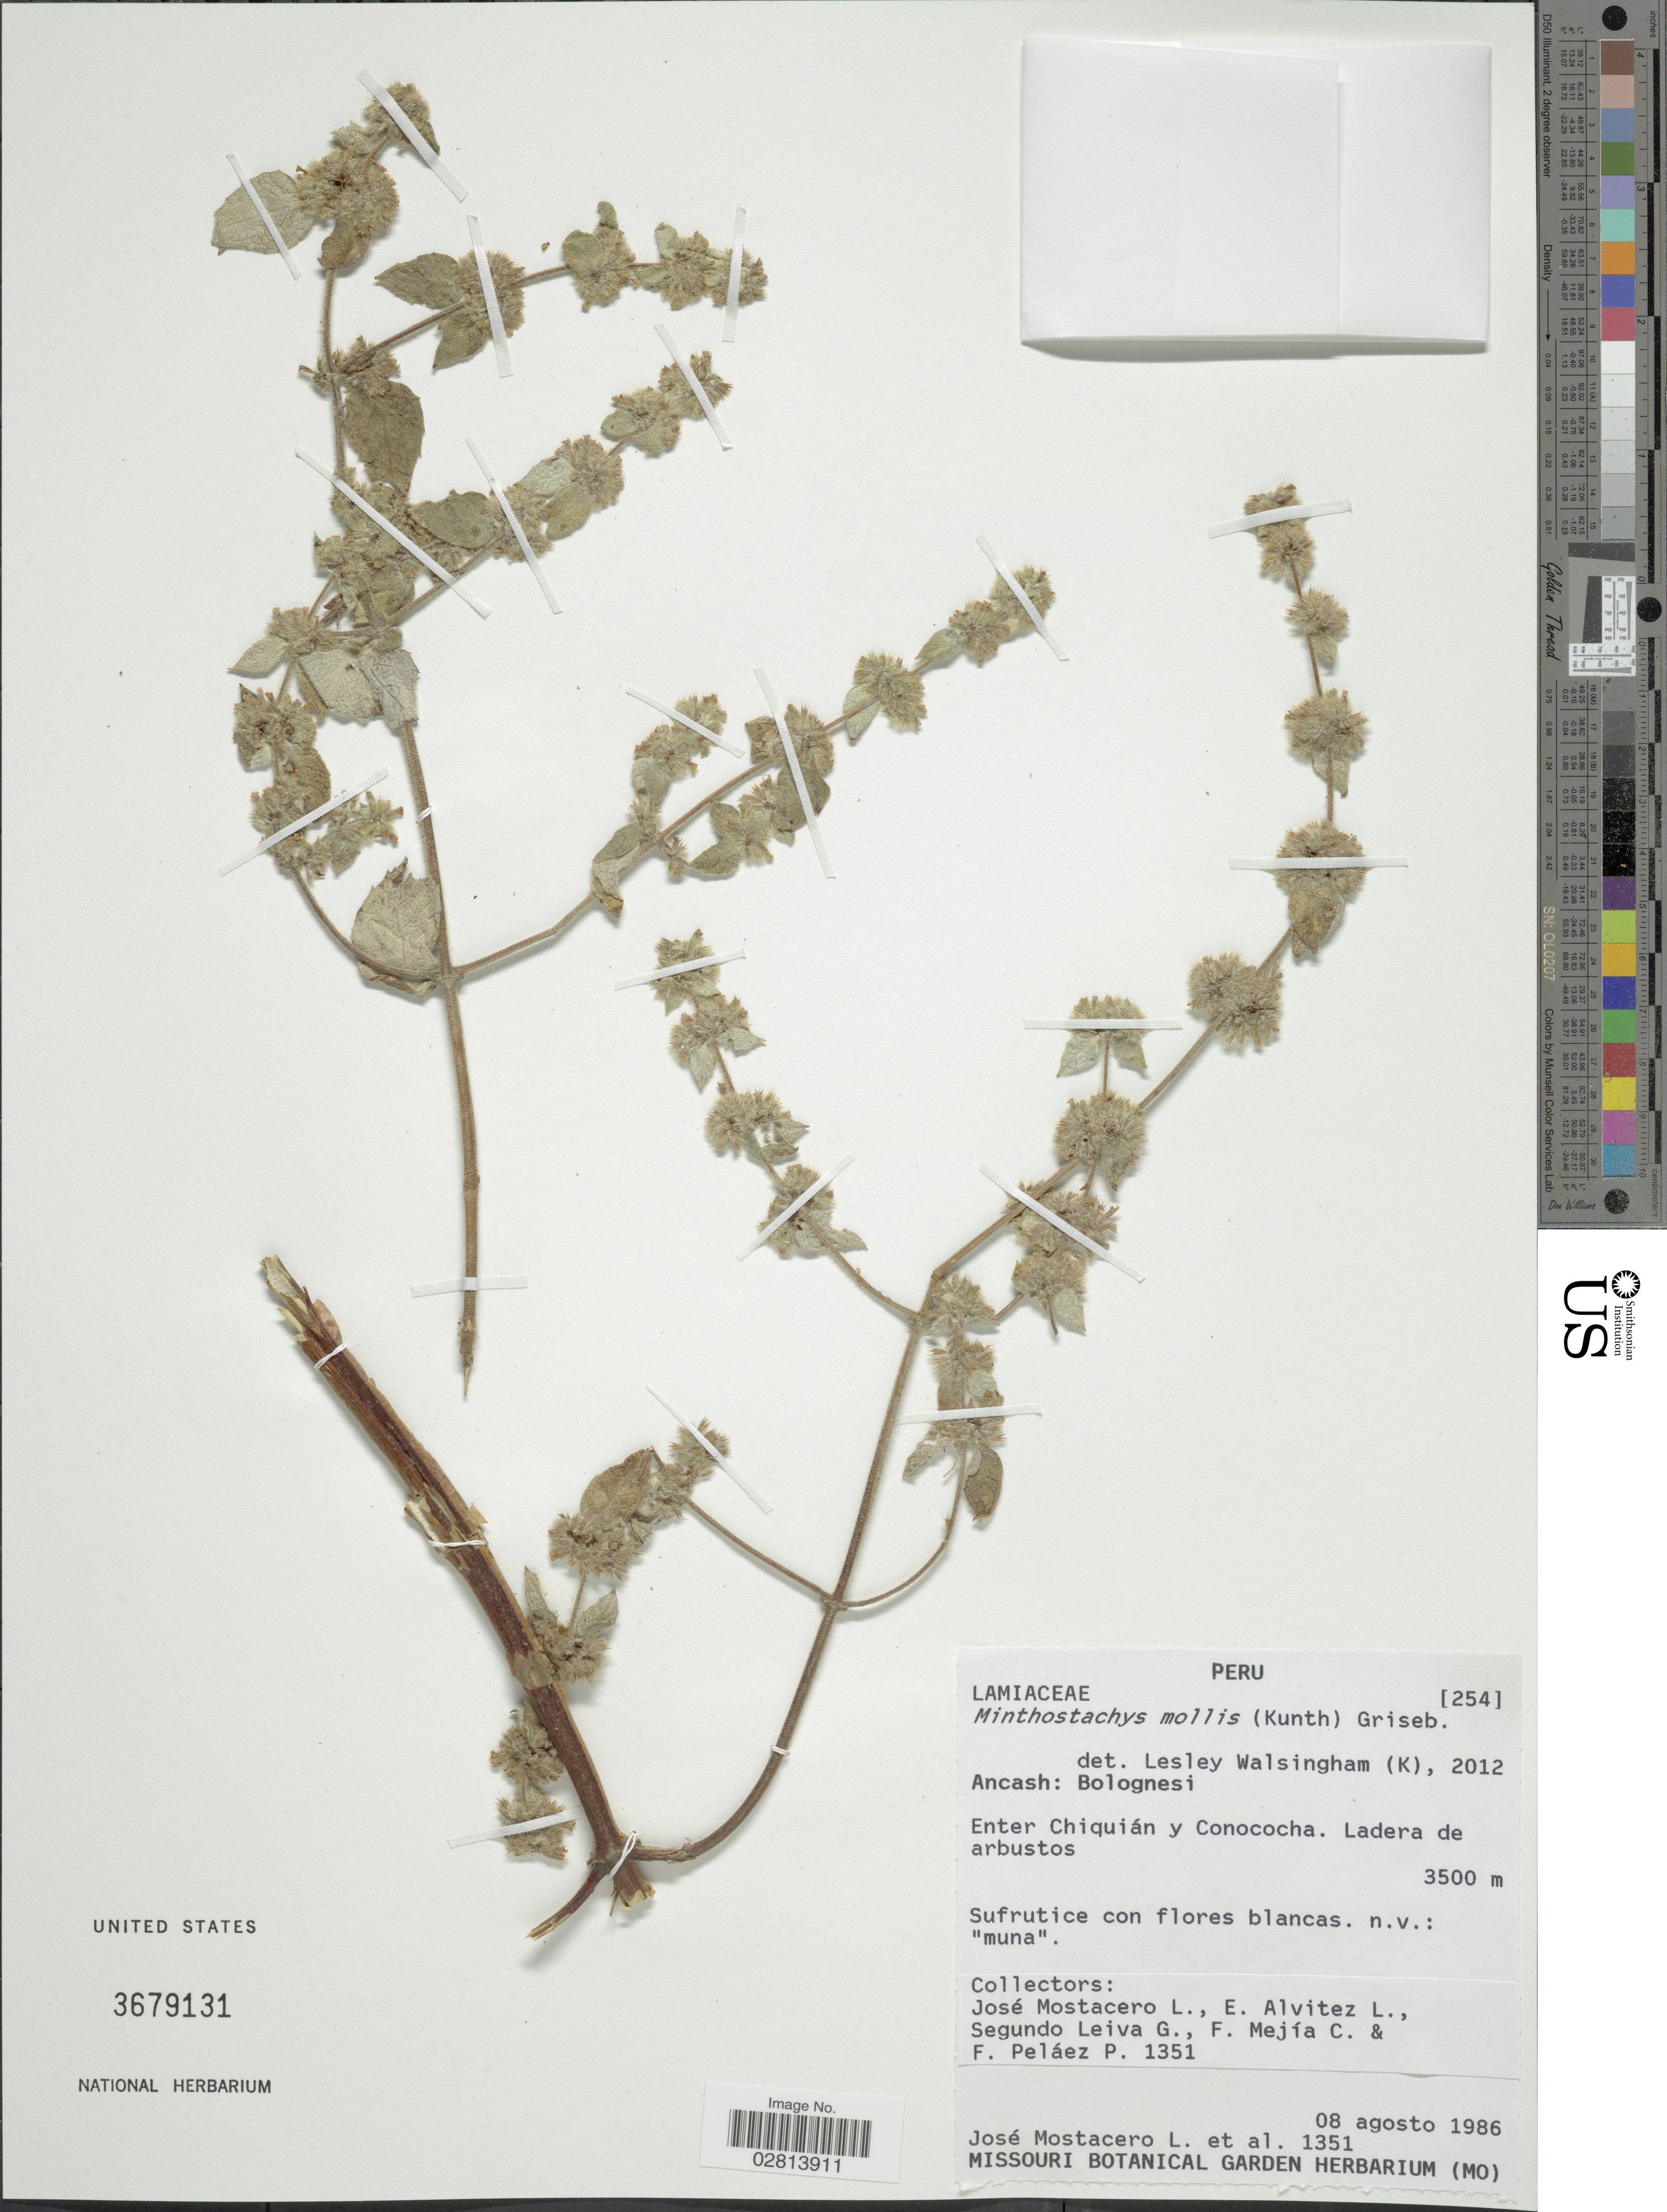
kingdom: Plantae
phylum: Tracheophyta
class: Magnoliopsida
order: Lamiales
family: Lamiaceae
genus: Minthostachys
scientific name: Minthostachys mollis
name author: (Kunth) Griseb.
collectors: J. Mostacero L., E. Alvitez L., S. Leiva G., F. Mejia C. & F. Pelaez P.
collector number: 1351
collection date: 1986-08-08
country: Peru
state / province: Ancash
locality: Ancash: Bolognesi, Enter Chiquián y Conococha, Ladera de arbustos.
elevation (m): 3500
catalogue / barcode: US 3679131